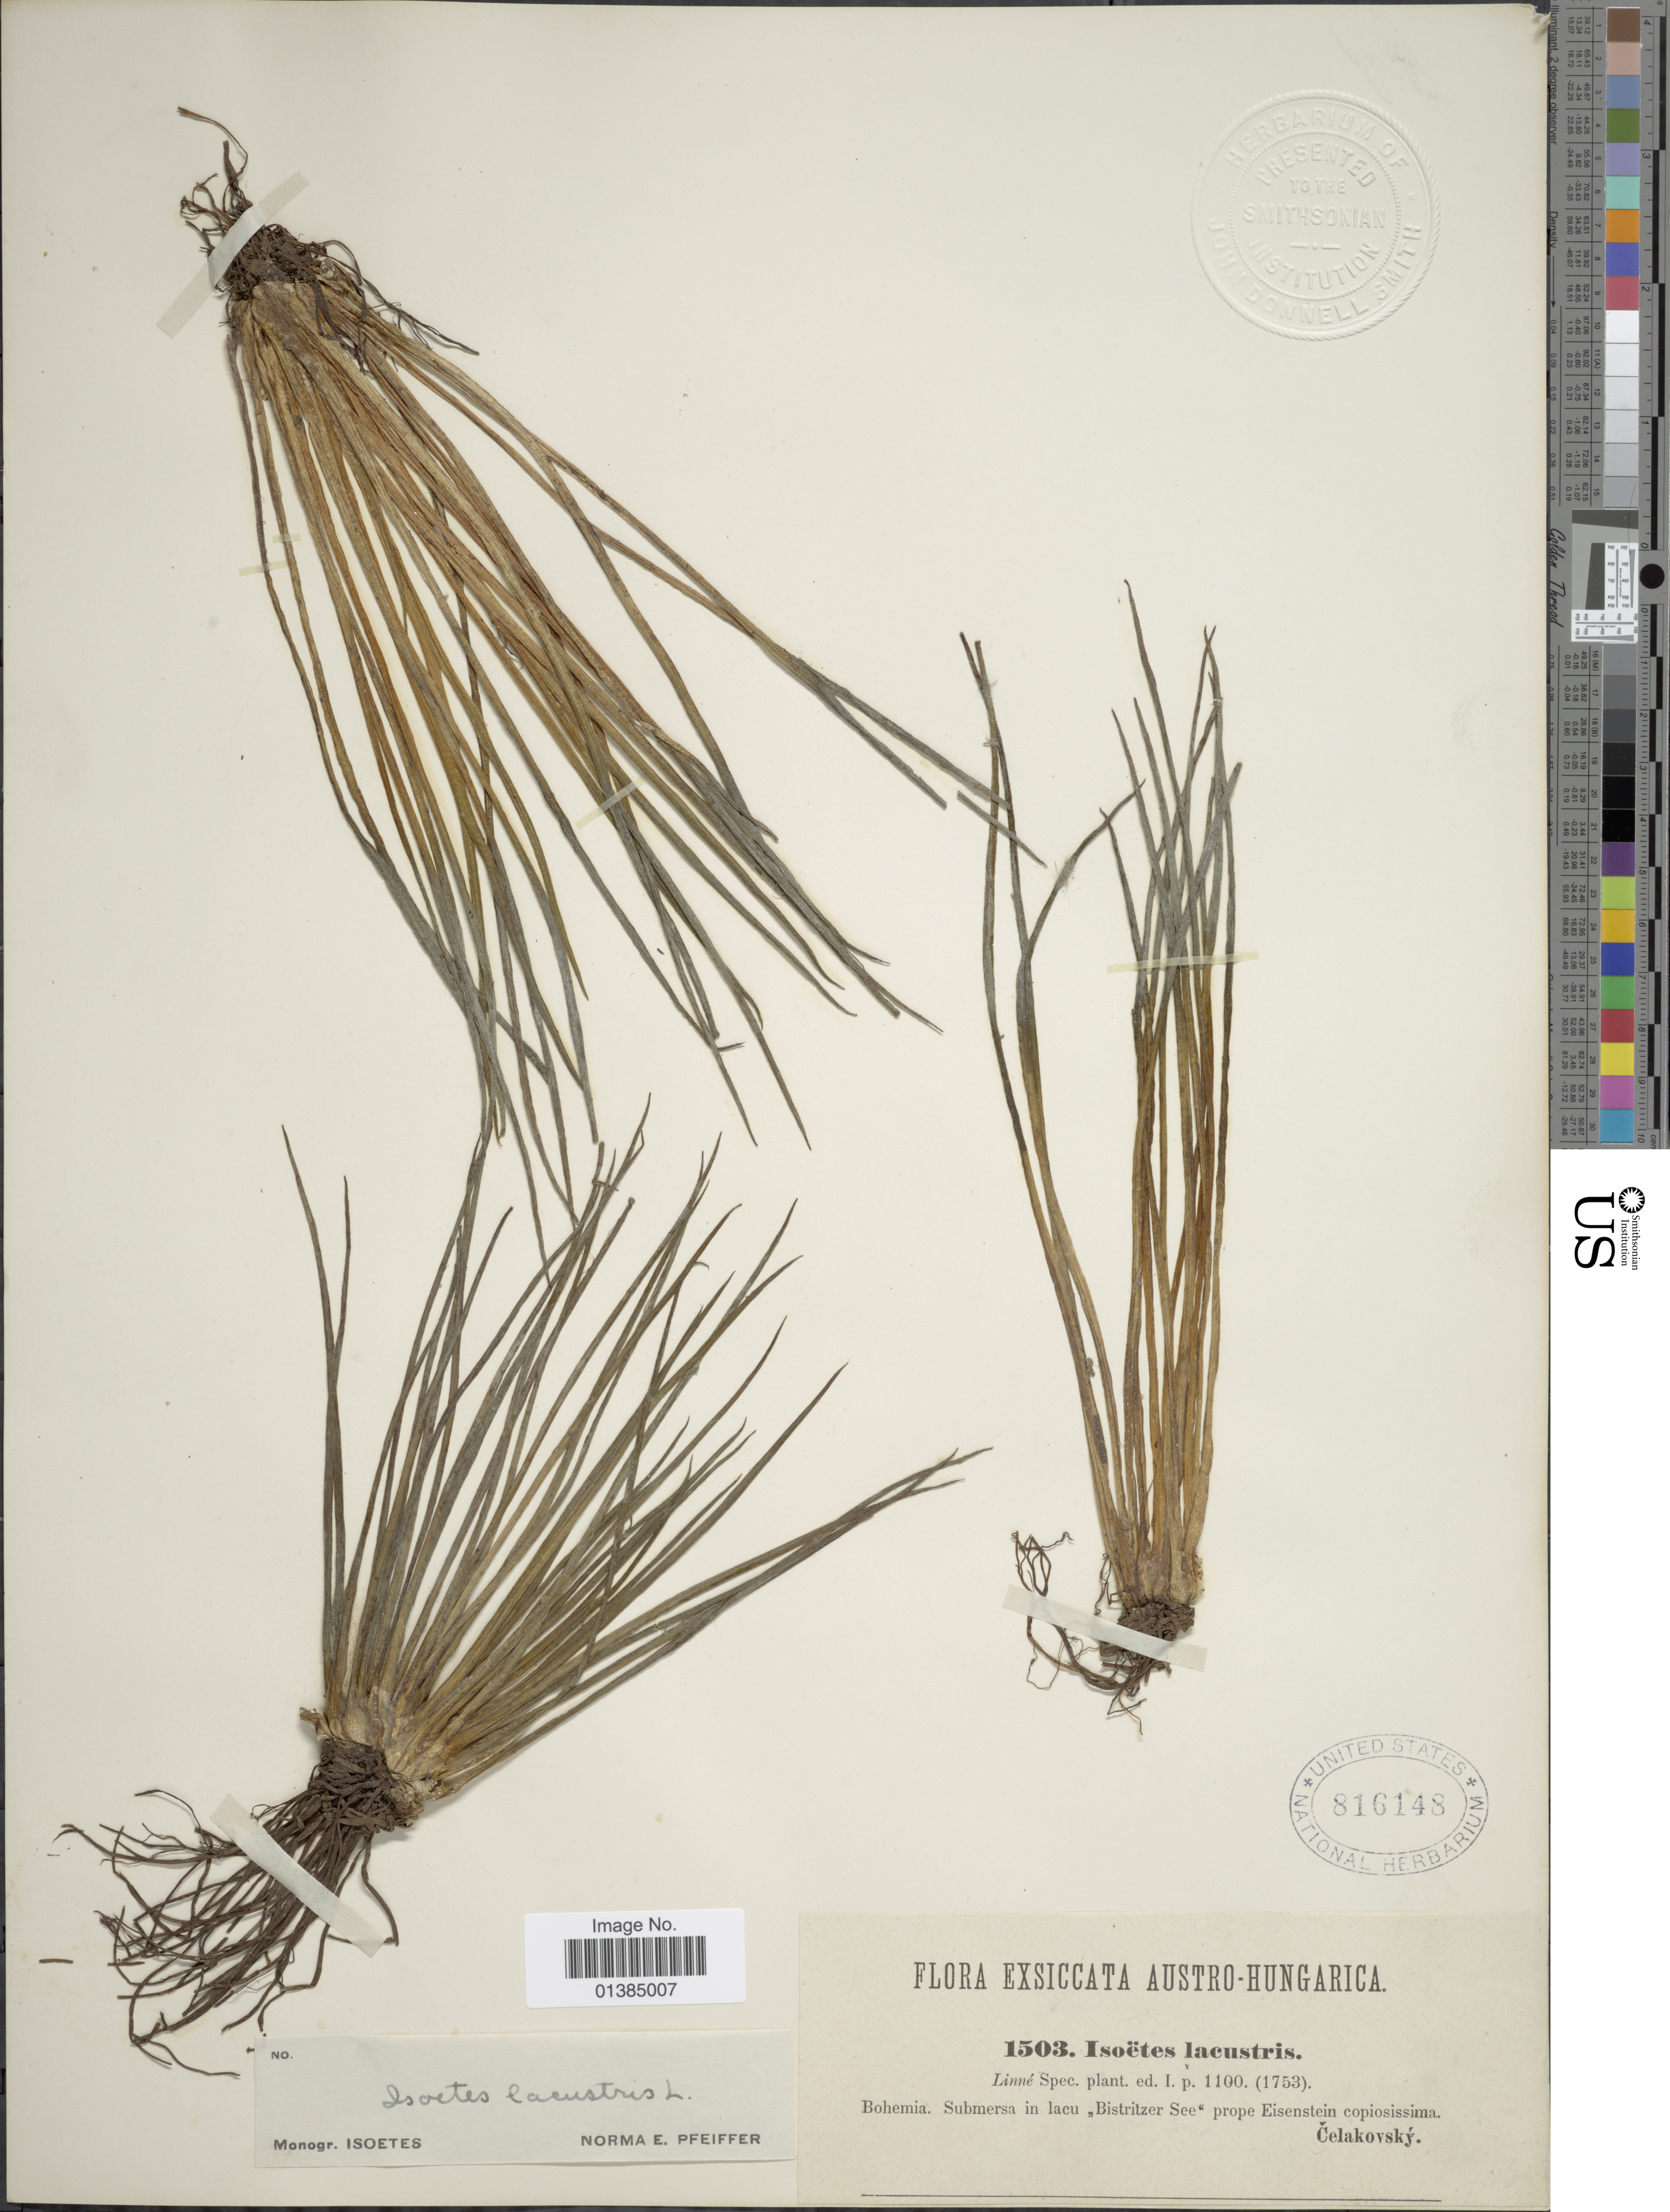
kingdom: Plantae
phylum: Tracheophyta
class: Lycopodiopsida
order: Isoetales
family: Isoetaceae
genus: Isoetes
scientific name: Isoetes lacustris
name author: L.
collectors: Celakovsky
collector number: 1503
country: Czechia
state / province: Central Bohemian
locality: Submersa in lacu ,"Bistritzer See" prope Eisenstein copiosissima.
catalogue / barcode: US 816148